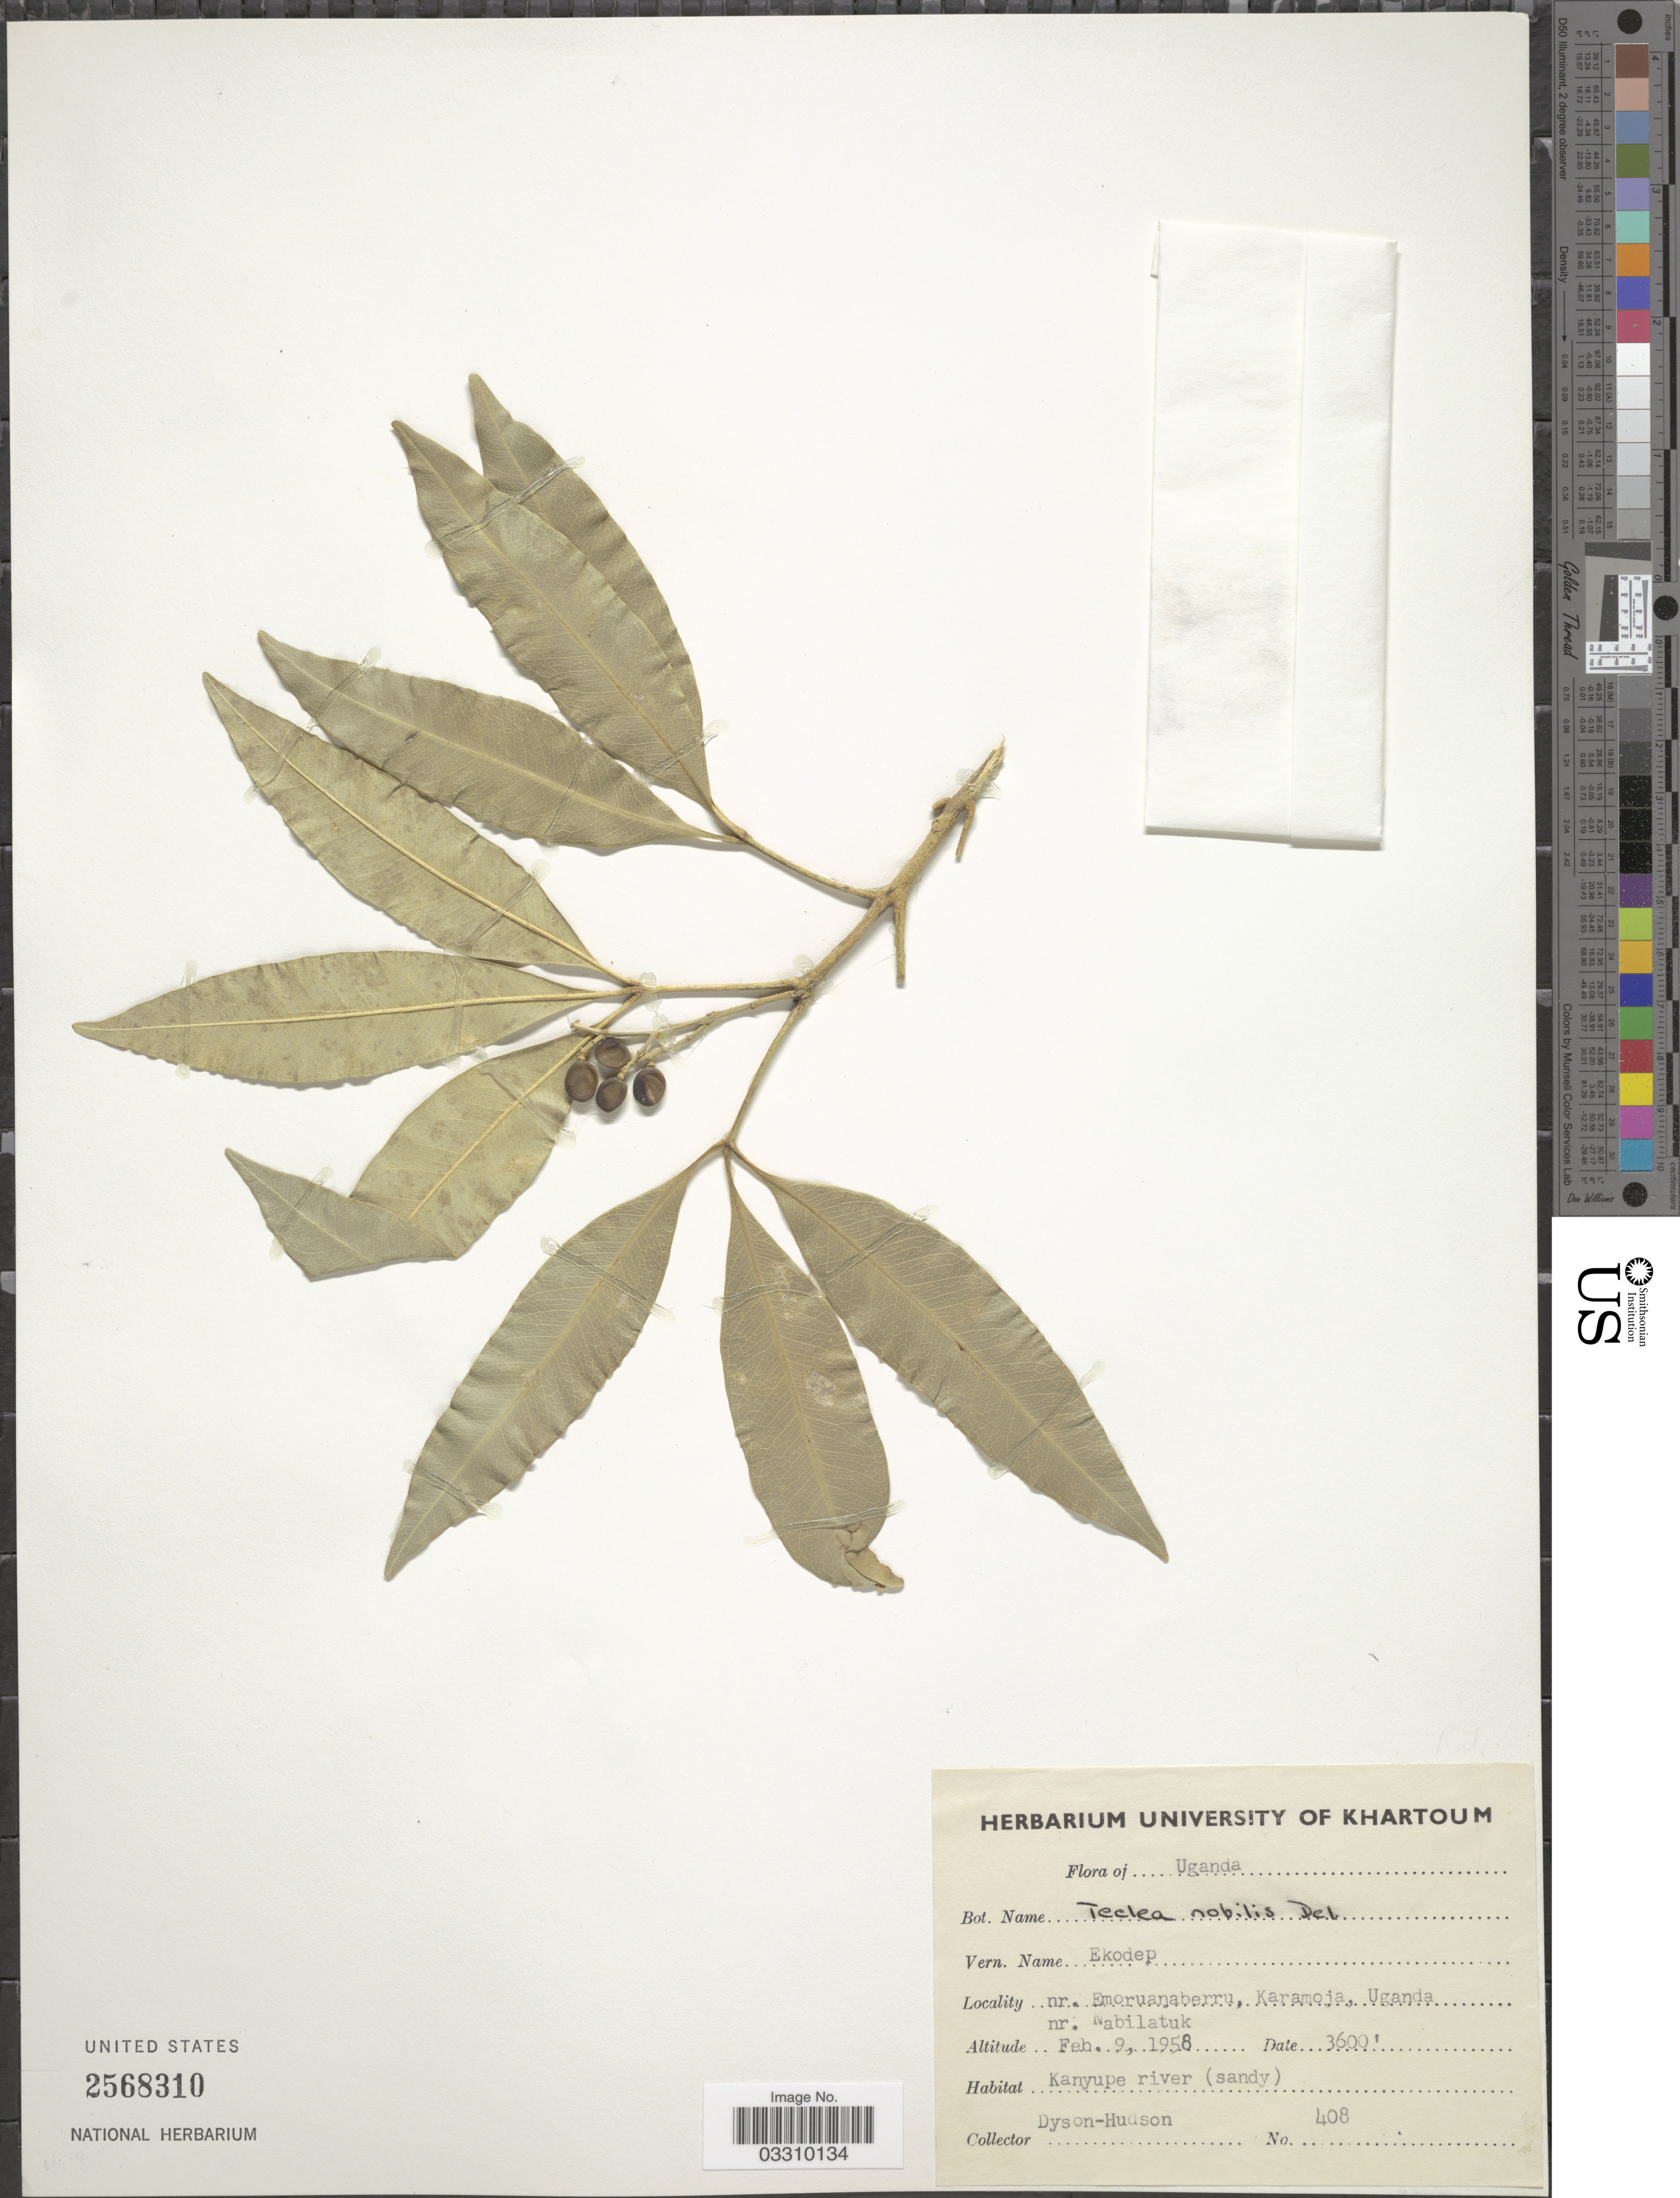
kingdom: Plantae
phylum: Tracheophyta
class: Magnoliopsida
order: Sapindales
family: Rutaceae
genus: Vepris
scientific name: Vepris nobilis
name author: (Delile) Mziray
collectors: Dyson-Hudson, --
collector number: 408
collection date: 1958-02-09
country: Uganda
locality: Nr. Emoruanaberru, Karamoja, Uganda, nr. Nabilatuk.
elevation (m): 1097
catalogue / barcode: US 2568310